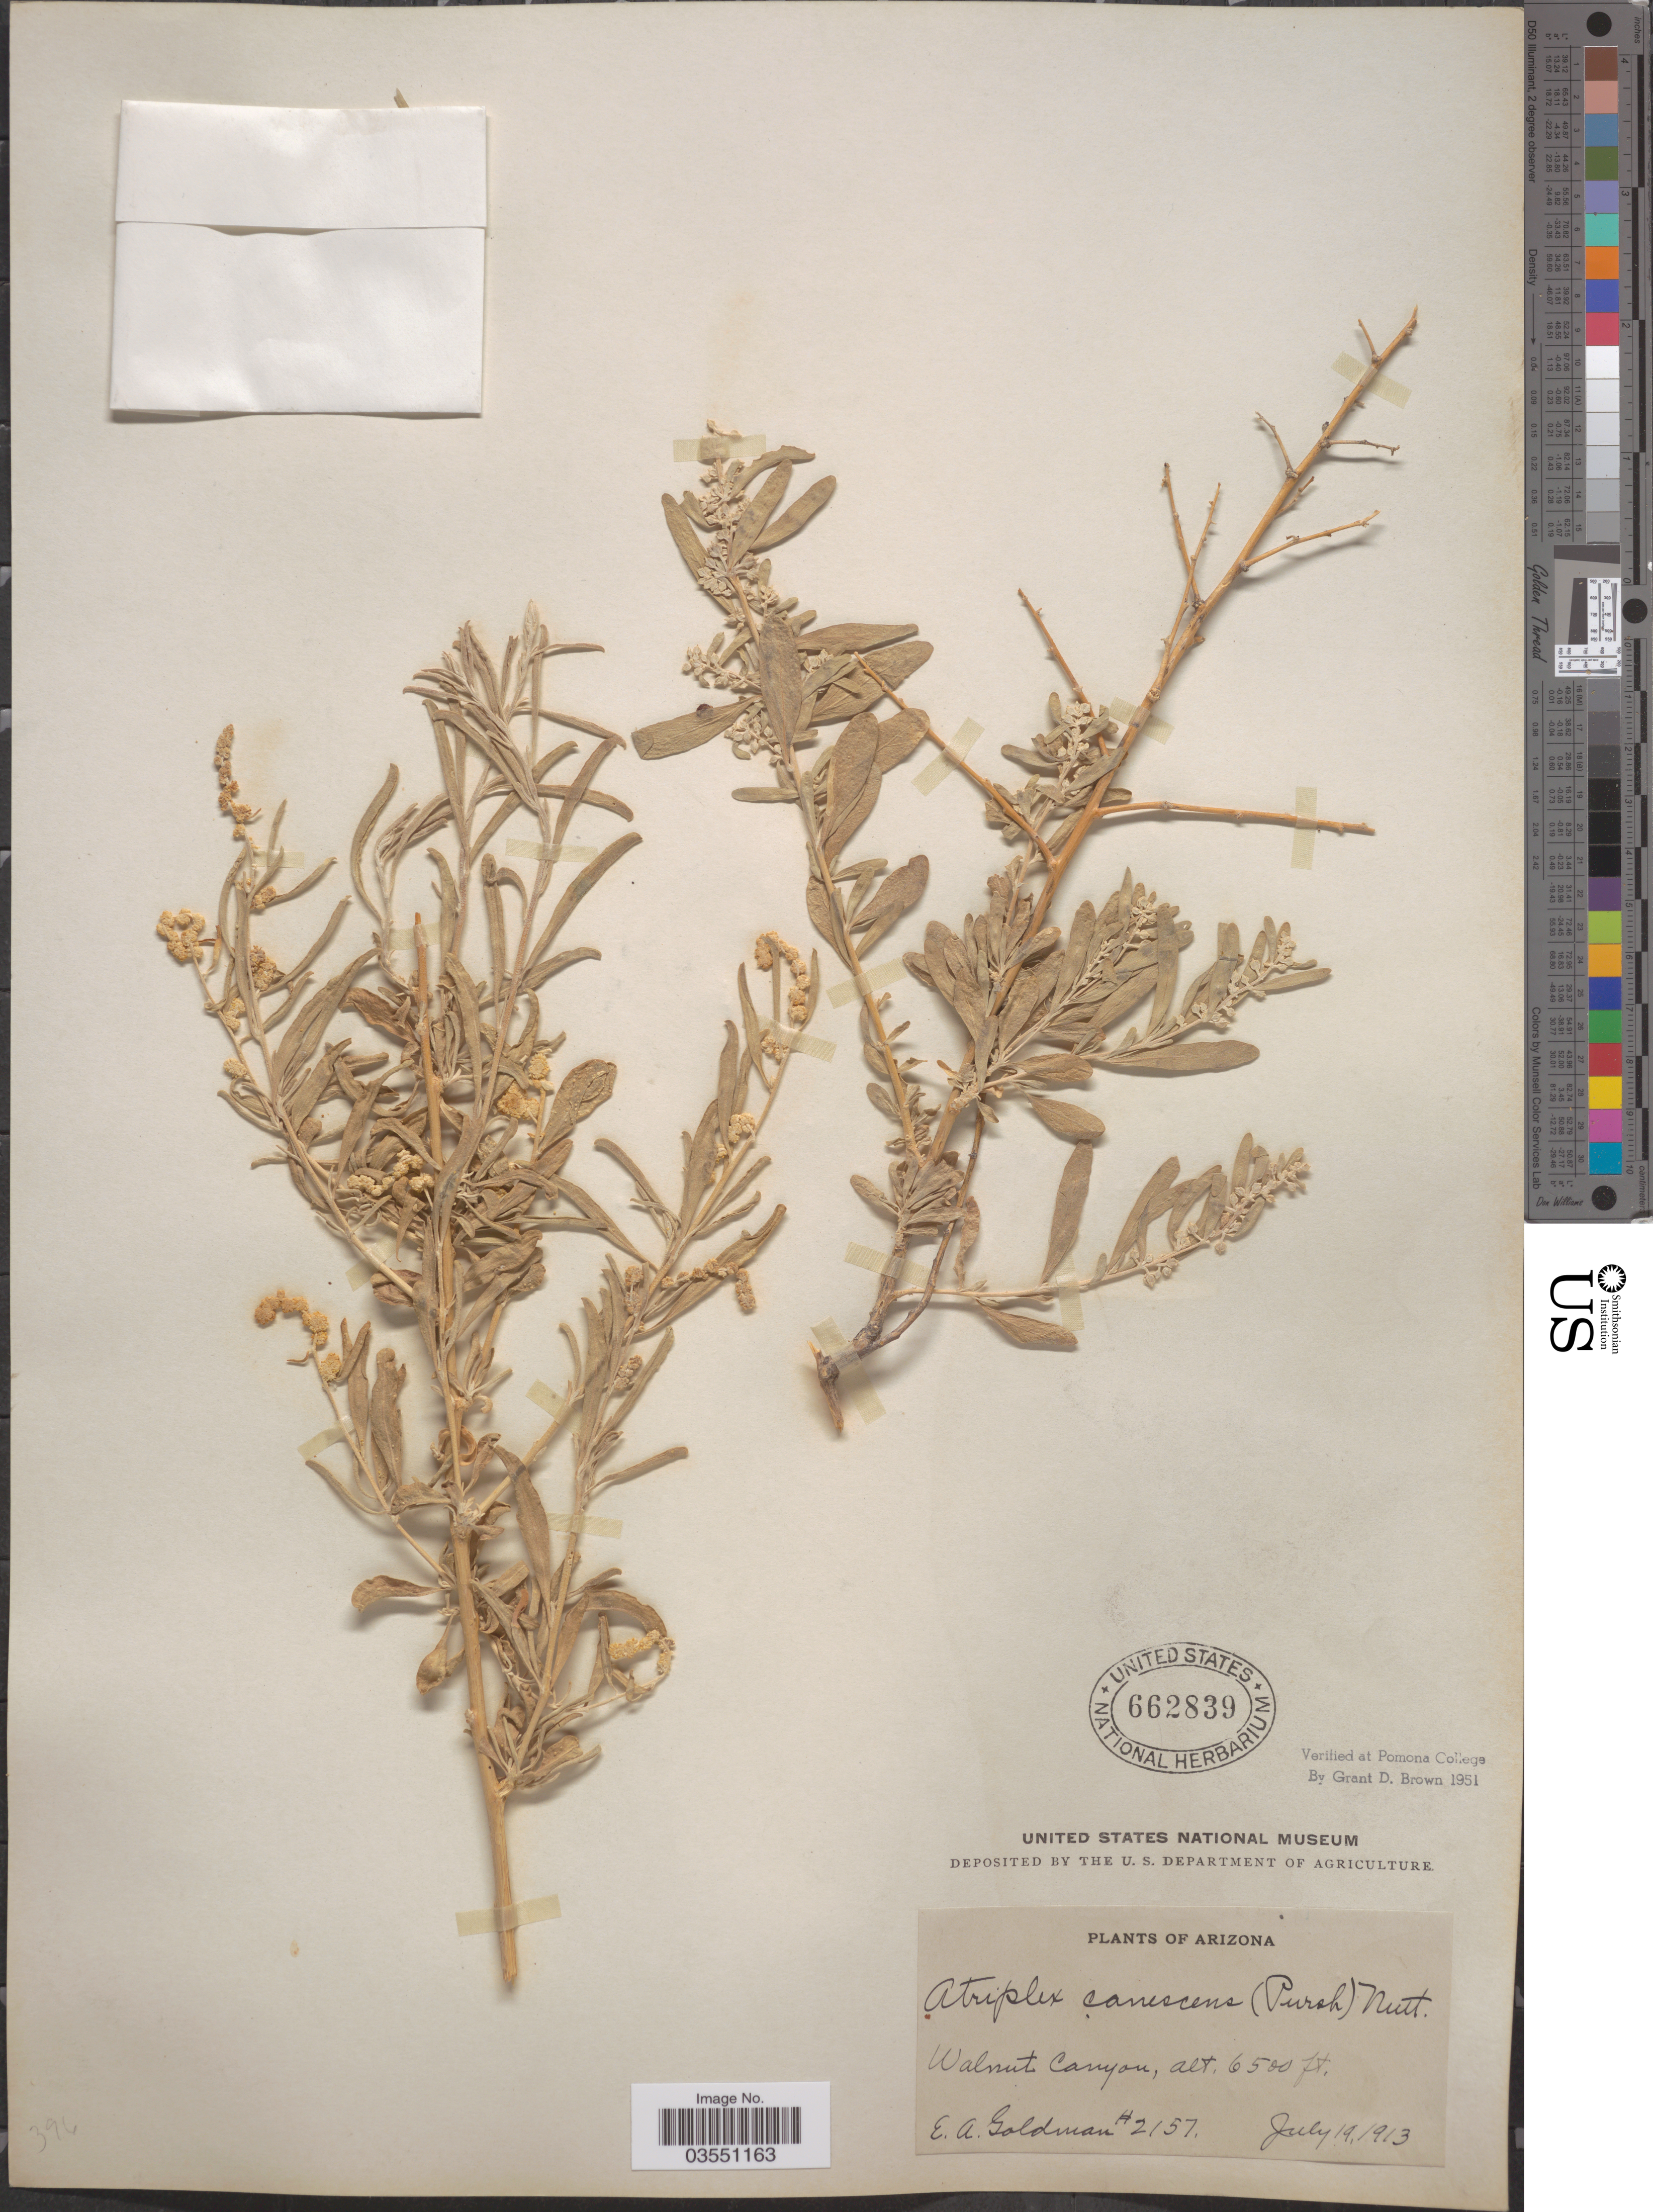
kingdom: Plantae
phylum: Tracheophyta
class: Magnoliopsida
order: Caryophyllales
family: Amaranthaceae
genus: Atriplex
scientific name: Atriplex canescens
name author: (Pursh) Nutt.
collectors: E. A. Goldman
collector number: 2157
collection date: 1913-07-19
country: United States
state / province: Arizona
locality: Walnut Canyon.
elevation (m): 1981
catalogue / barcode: US 662839